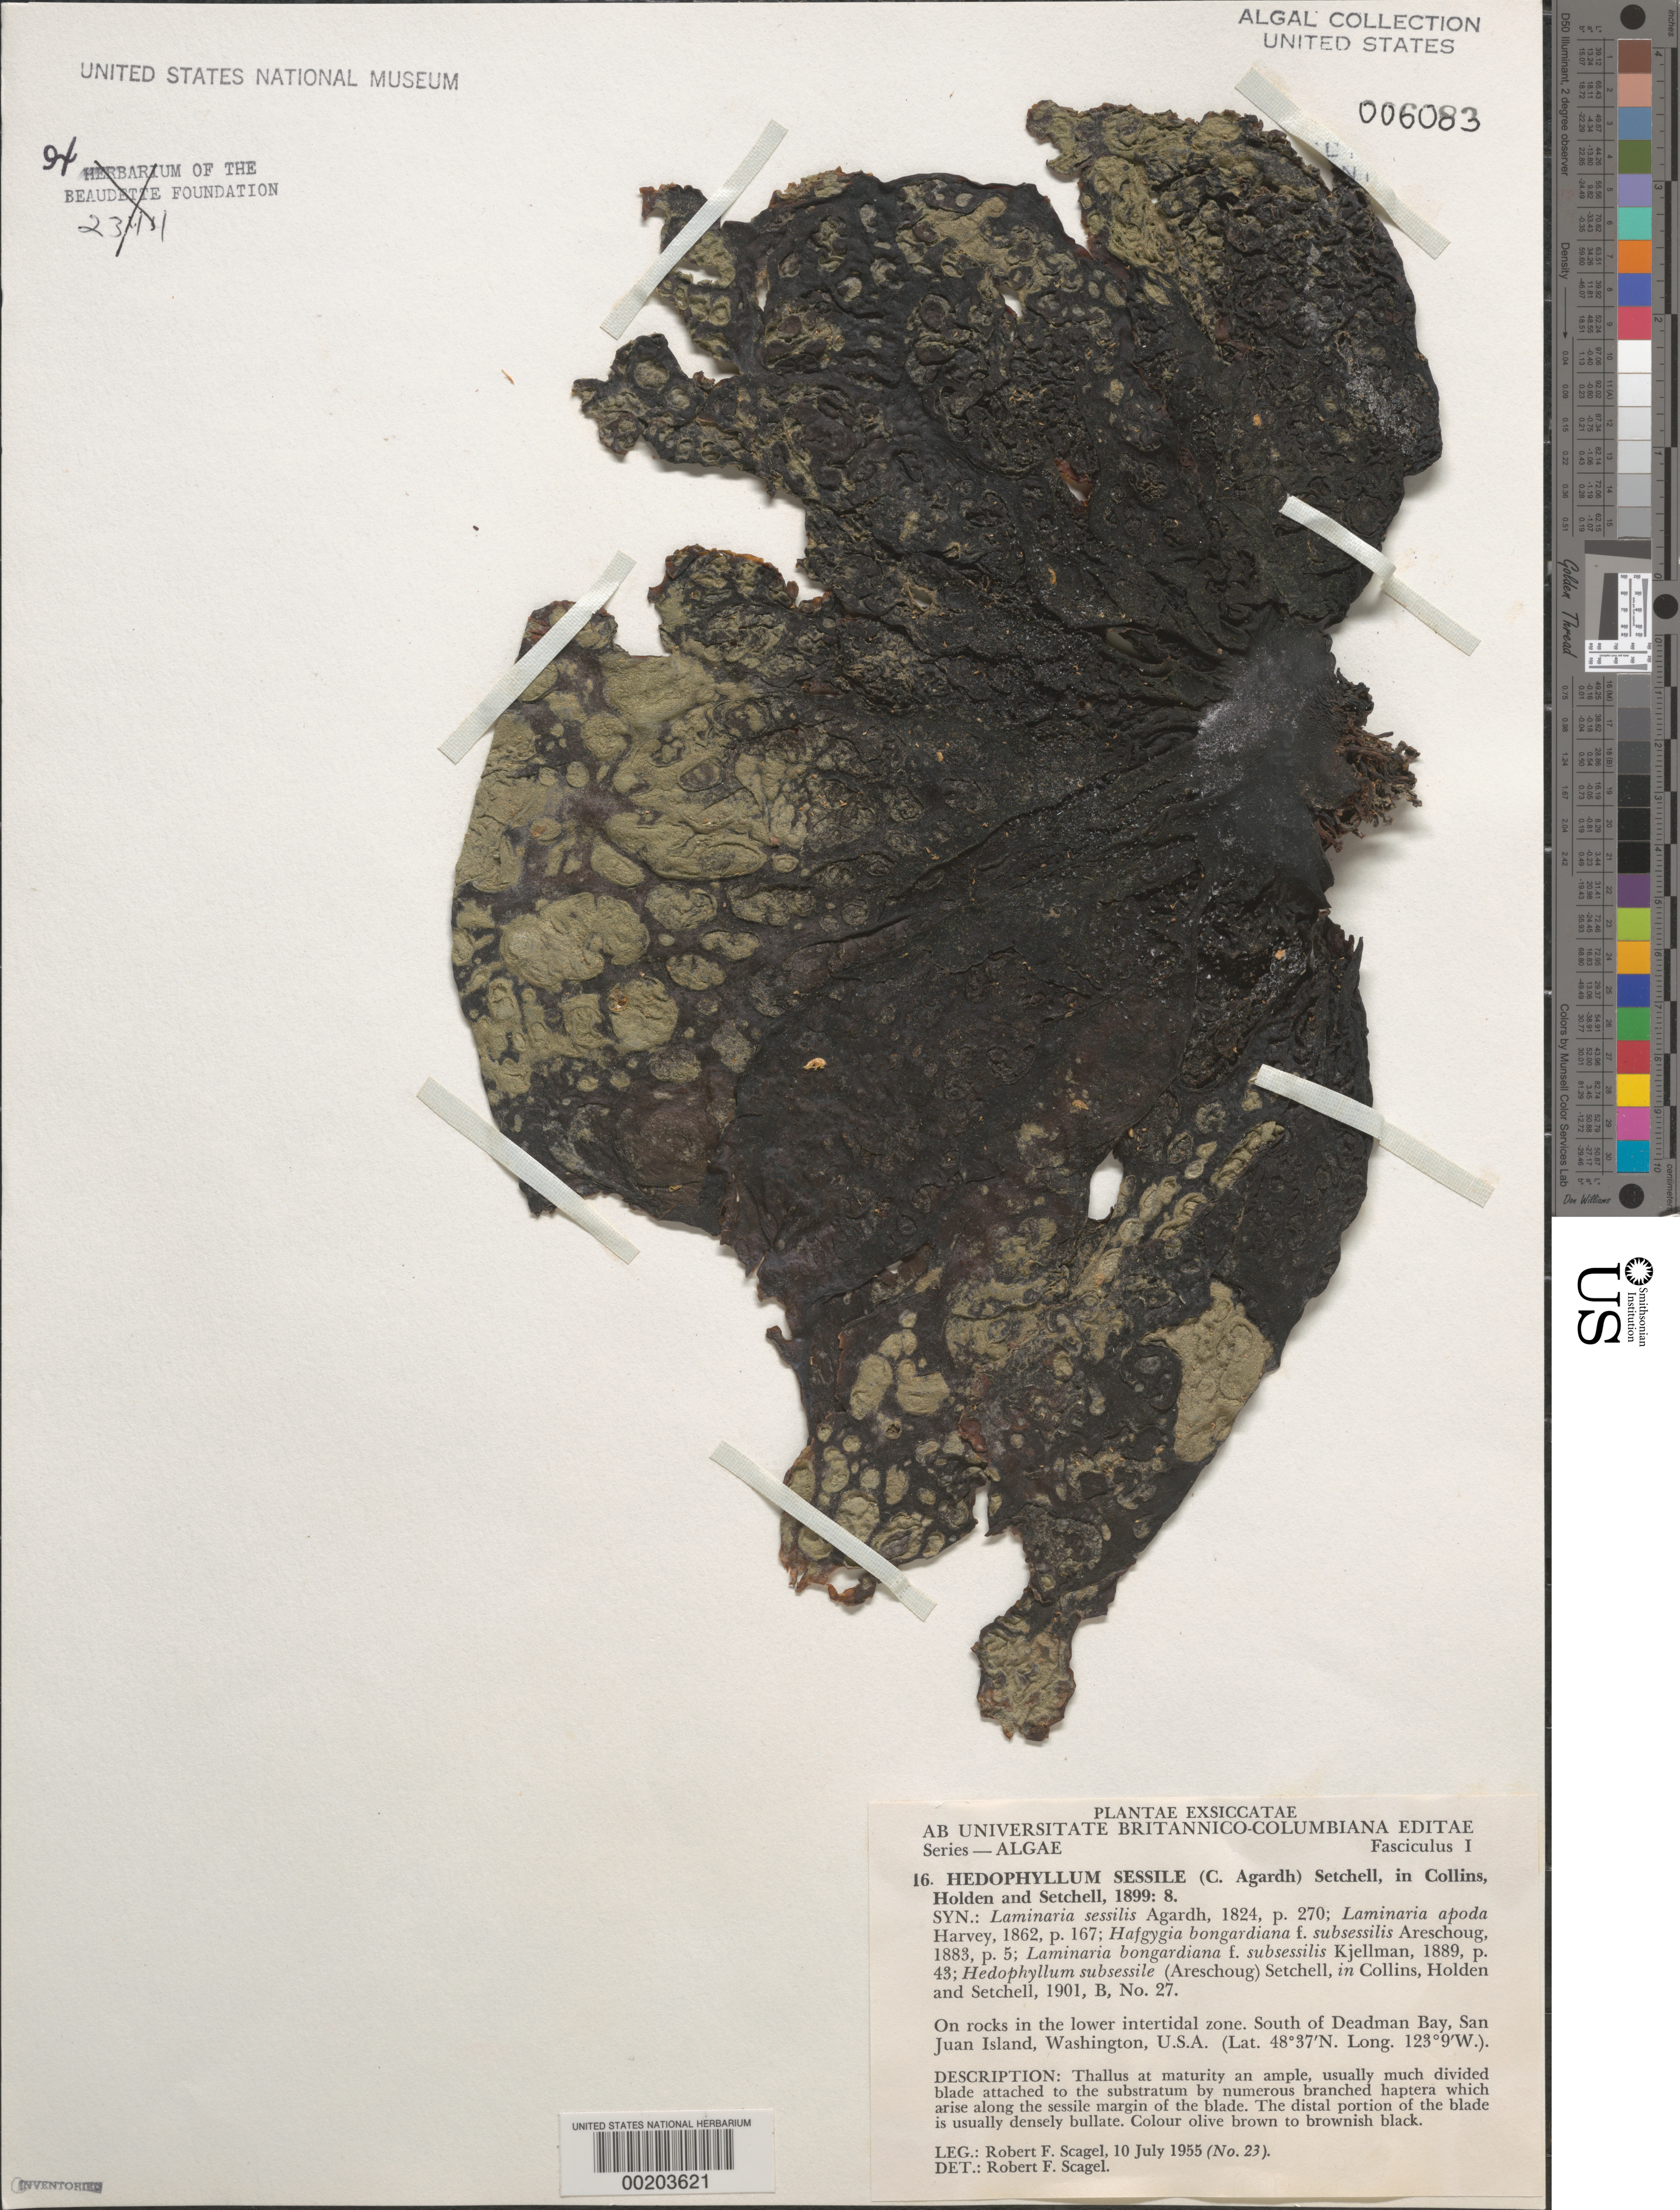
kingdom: Chromista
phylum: Ochrophyta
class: Phaeophyceae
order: Laminariales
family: Laminariaceae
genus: Hedophyllum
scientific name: Hedophyllum sessile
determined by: Scagel, R. F.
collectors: R. F. Scagel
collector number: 23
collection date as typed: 10 Jul 1955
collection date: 1955-07-10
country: United States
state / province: Washington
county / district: San Juan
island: San Juan Island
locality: South of Dead Man Bay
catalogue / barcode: US 6083